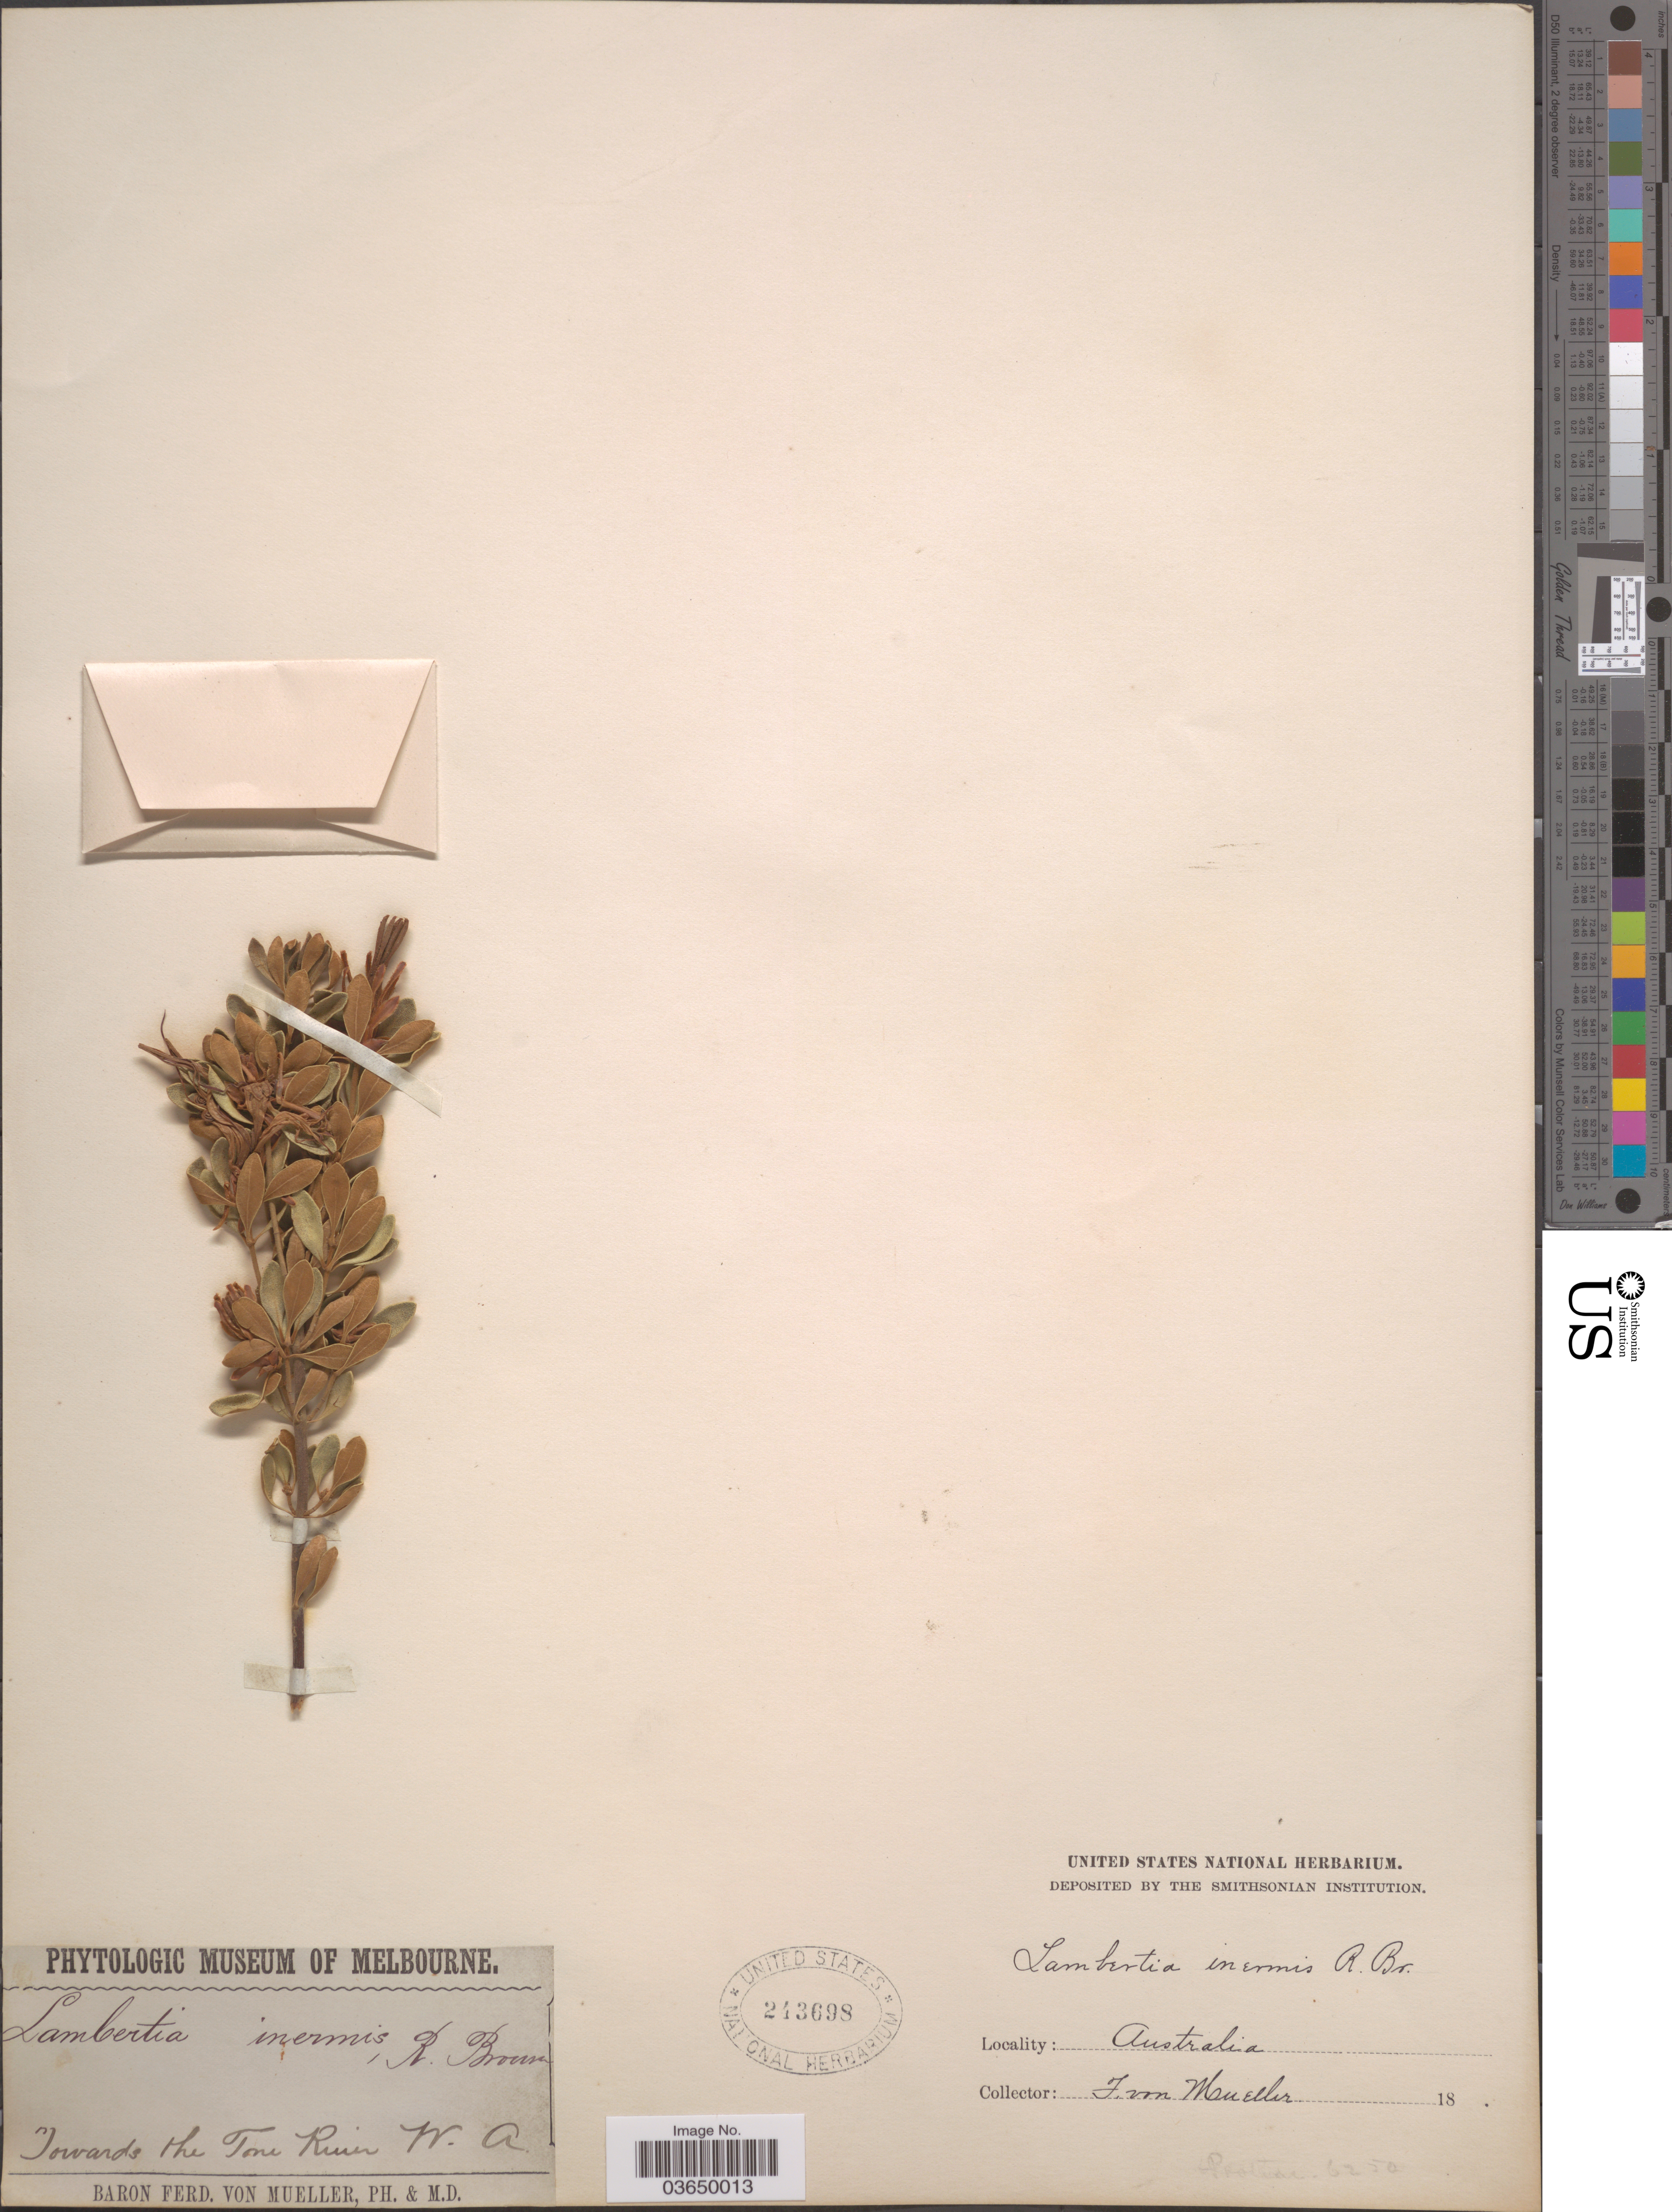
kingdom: Plantae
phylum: Tracheophyta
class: Magnoliopsida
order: Proteales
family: Proteaceae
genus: Lambertia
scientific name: Lambertia inermis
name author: R. Br.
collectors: F. von Mueller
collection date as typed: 18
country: Australia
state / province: Western Australia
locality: Towards the Tone River. W.A.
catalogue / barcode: US 243698